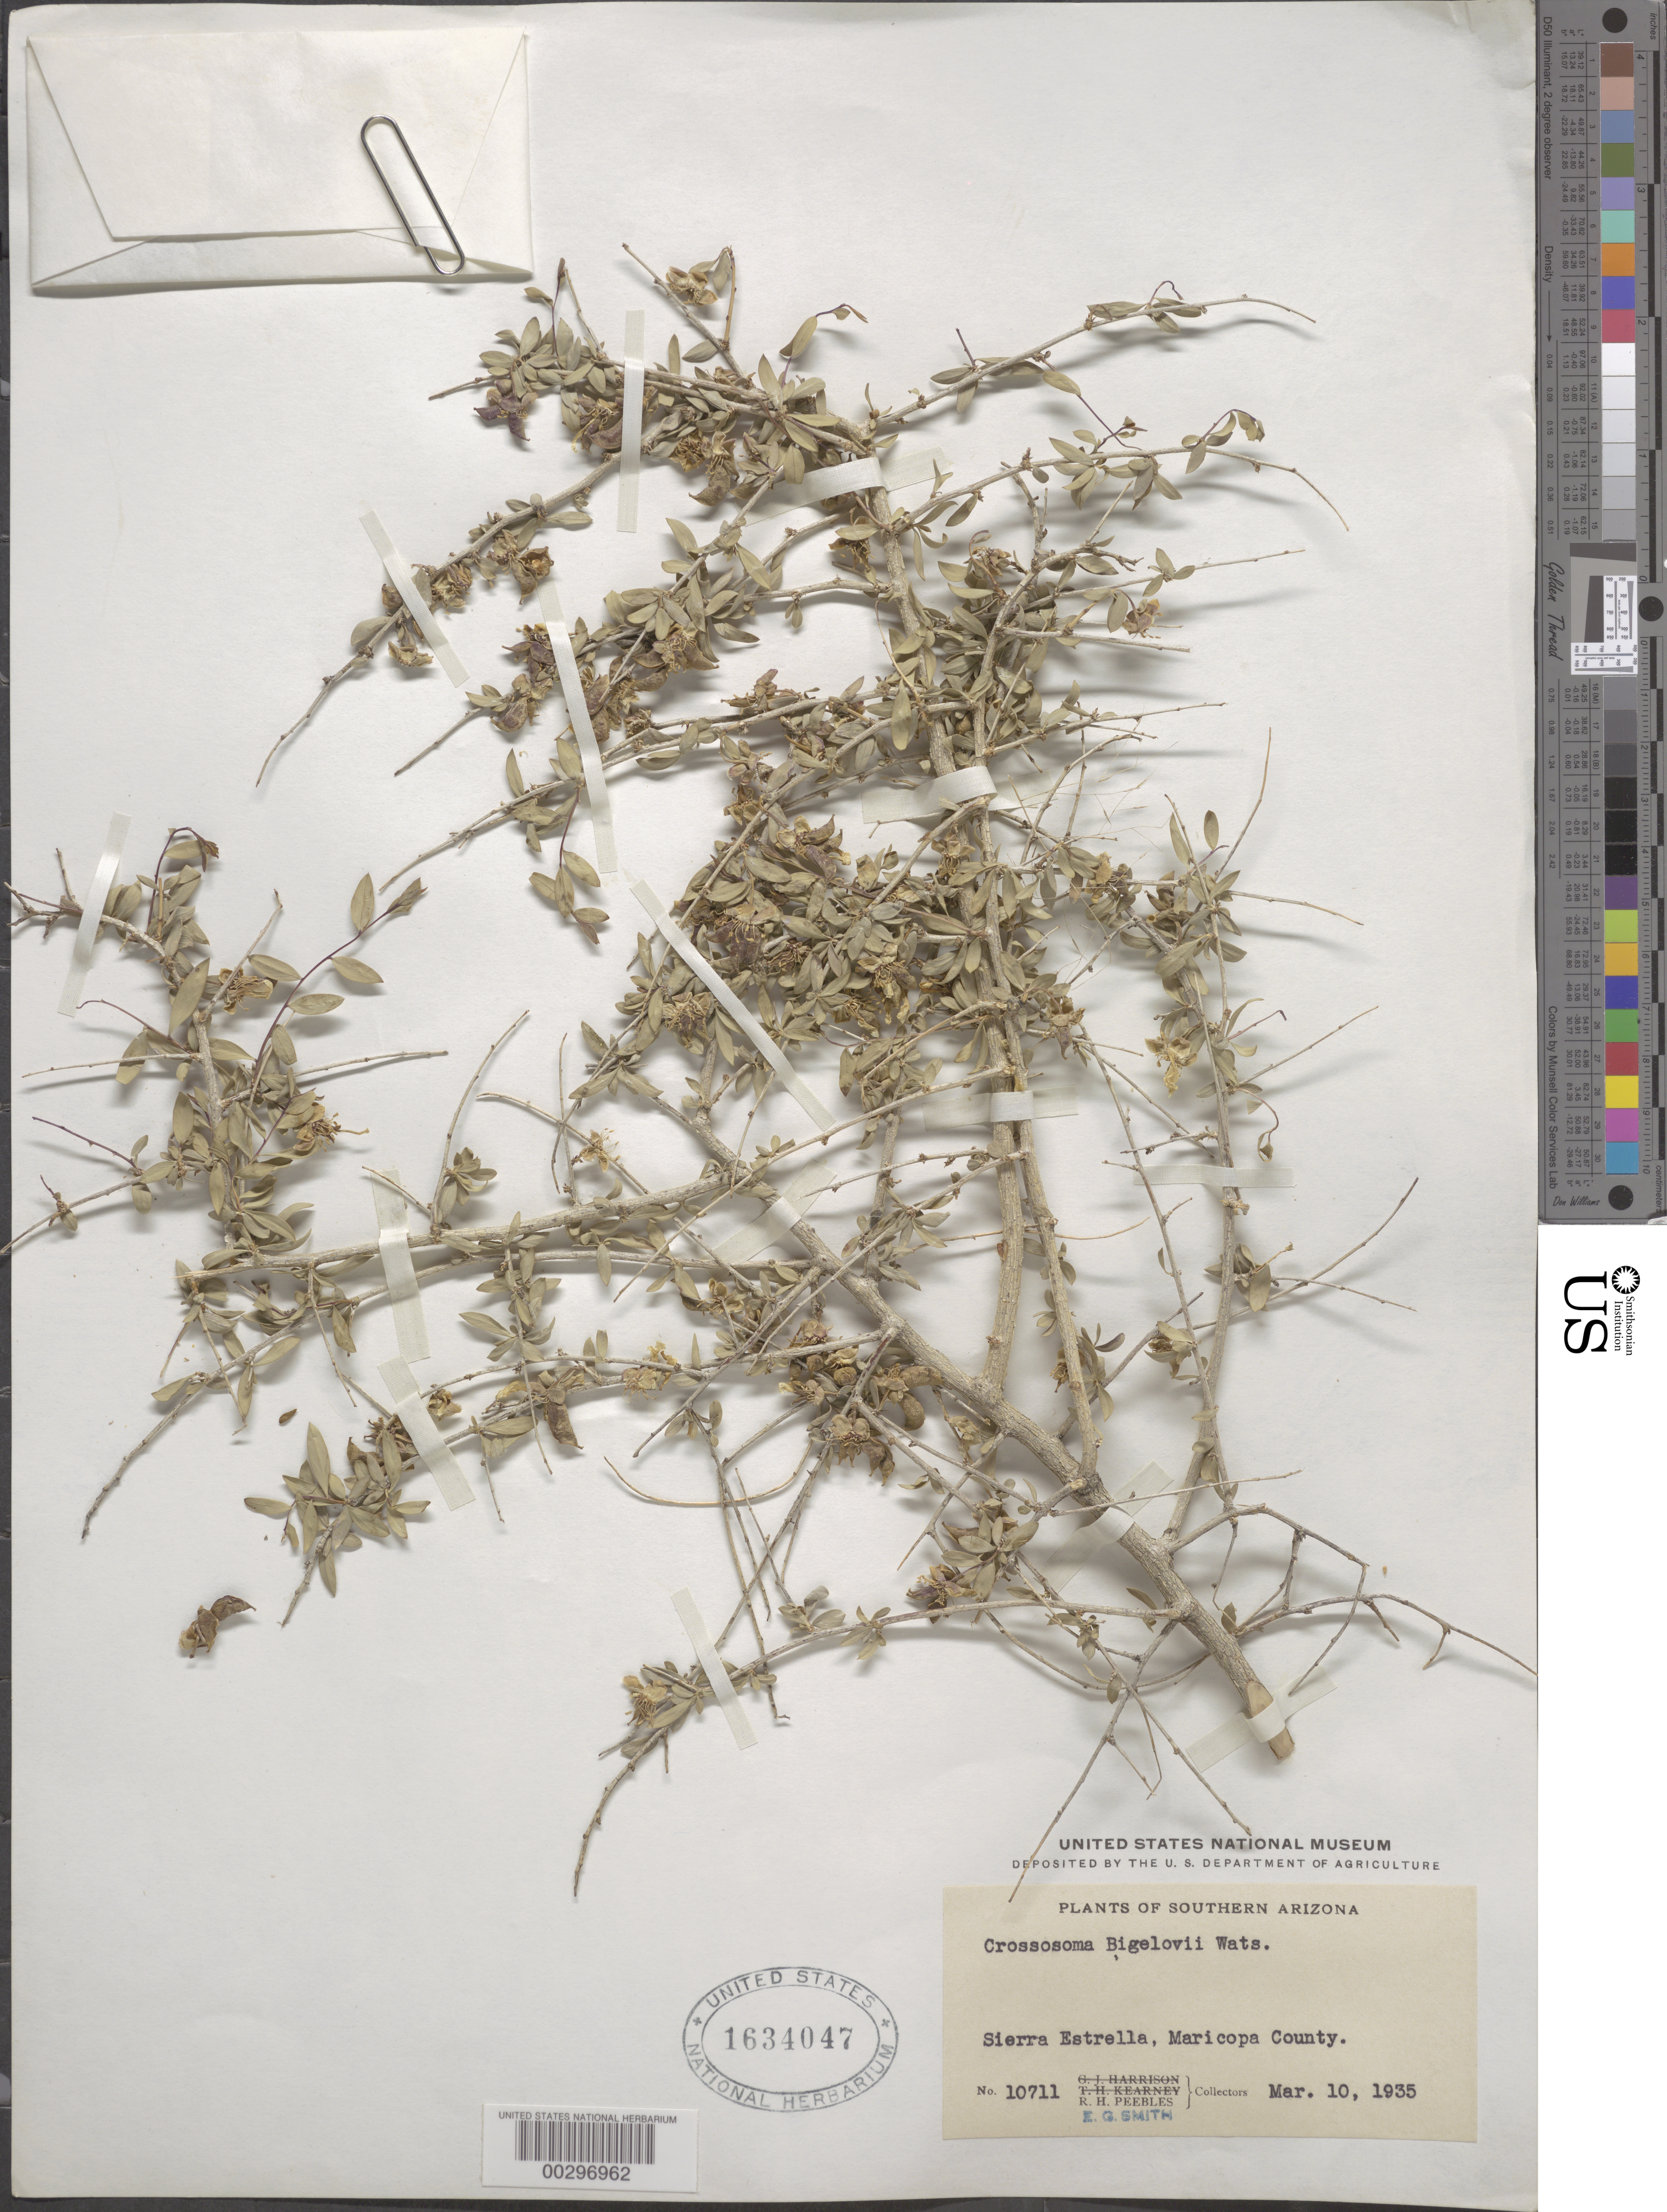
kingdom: Plantae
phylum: Tracheophyta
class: Magnoliopsida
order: Crossosomatales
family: Crossosomataceae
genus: Crossosoma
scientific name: Crossosoma bigelovii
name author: S. Watson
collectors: R. H. Peebles & E. G. Smith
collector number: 10711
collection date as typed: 10 Mar 1935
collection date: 1935-03-10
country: United States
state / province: Arizona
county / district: Maricopa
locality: Sierra estrella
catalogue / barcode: US 1634047